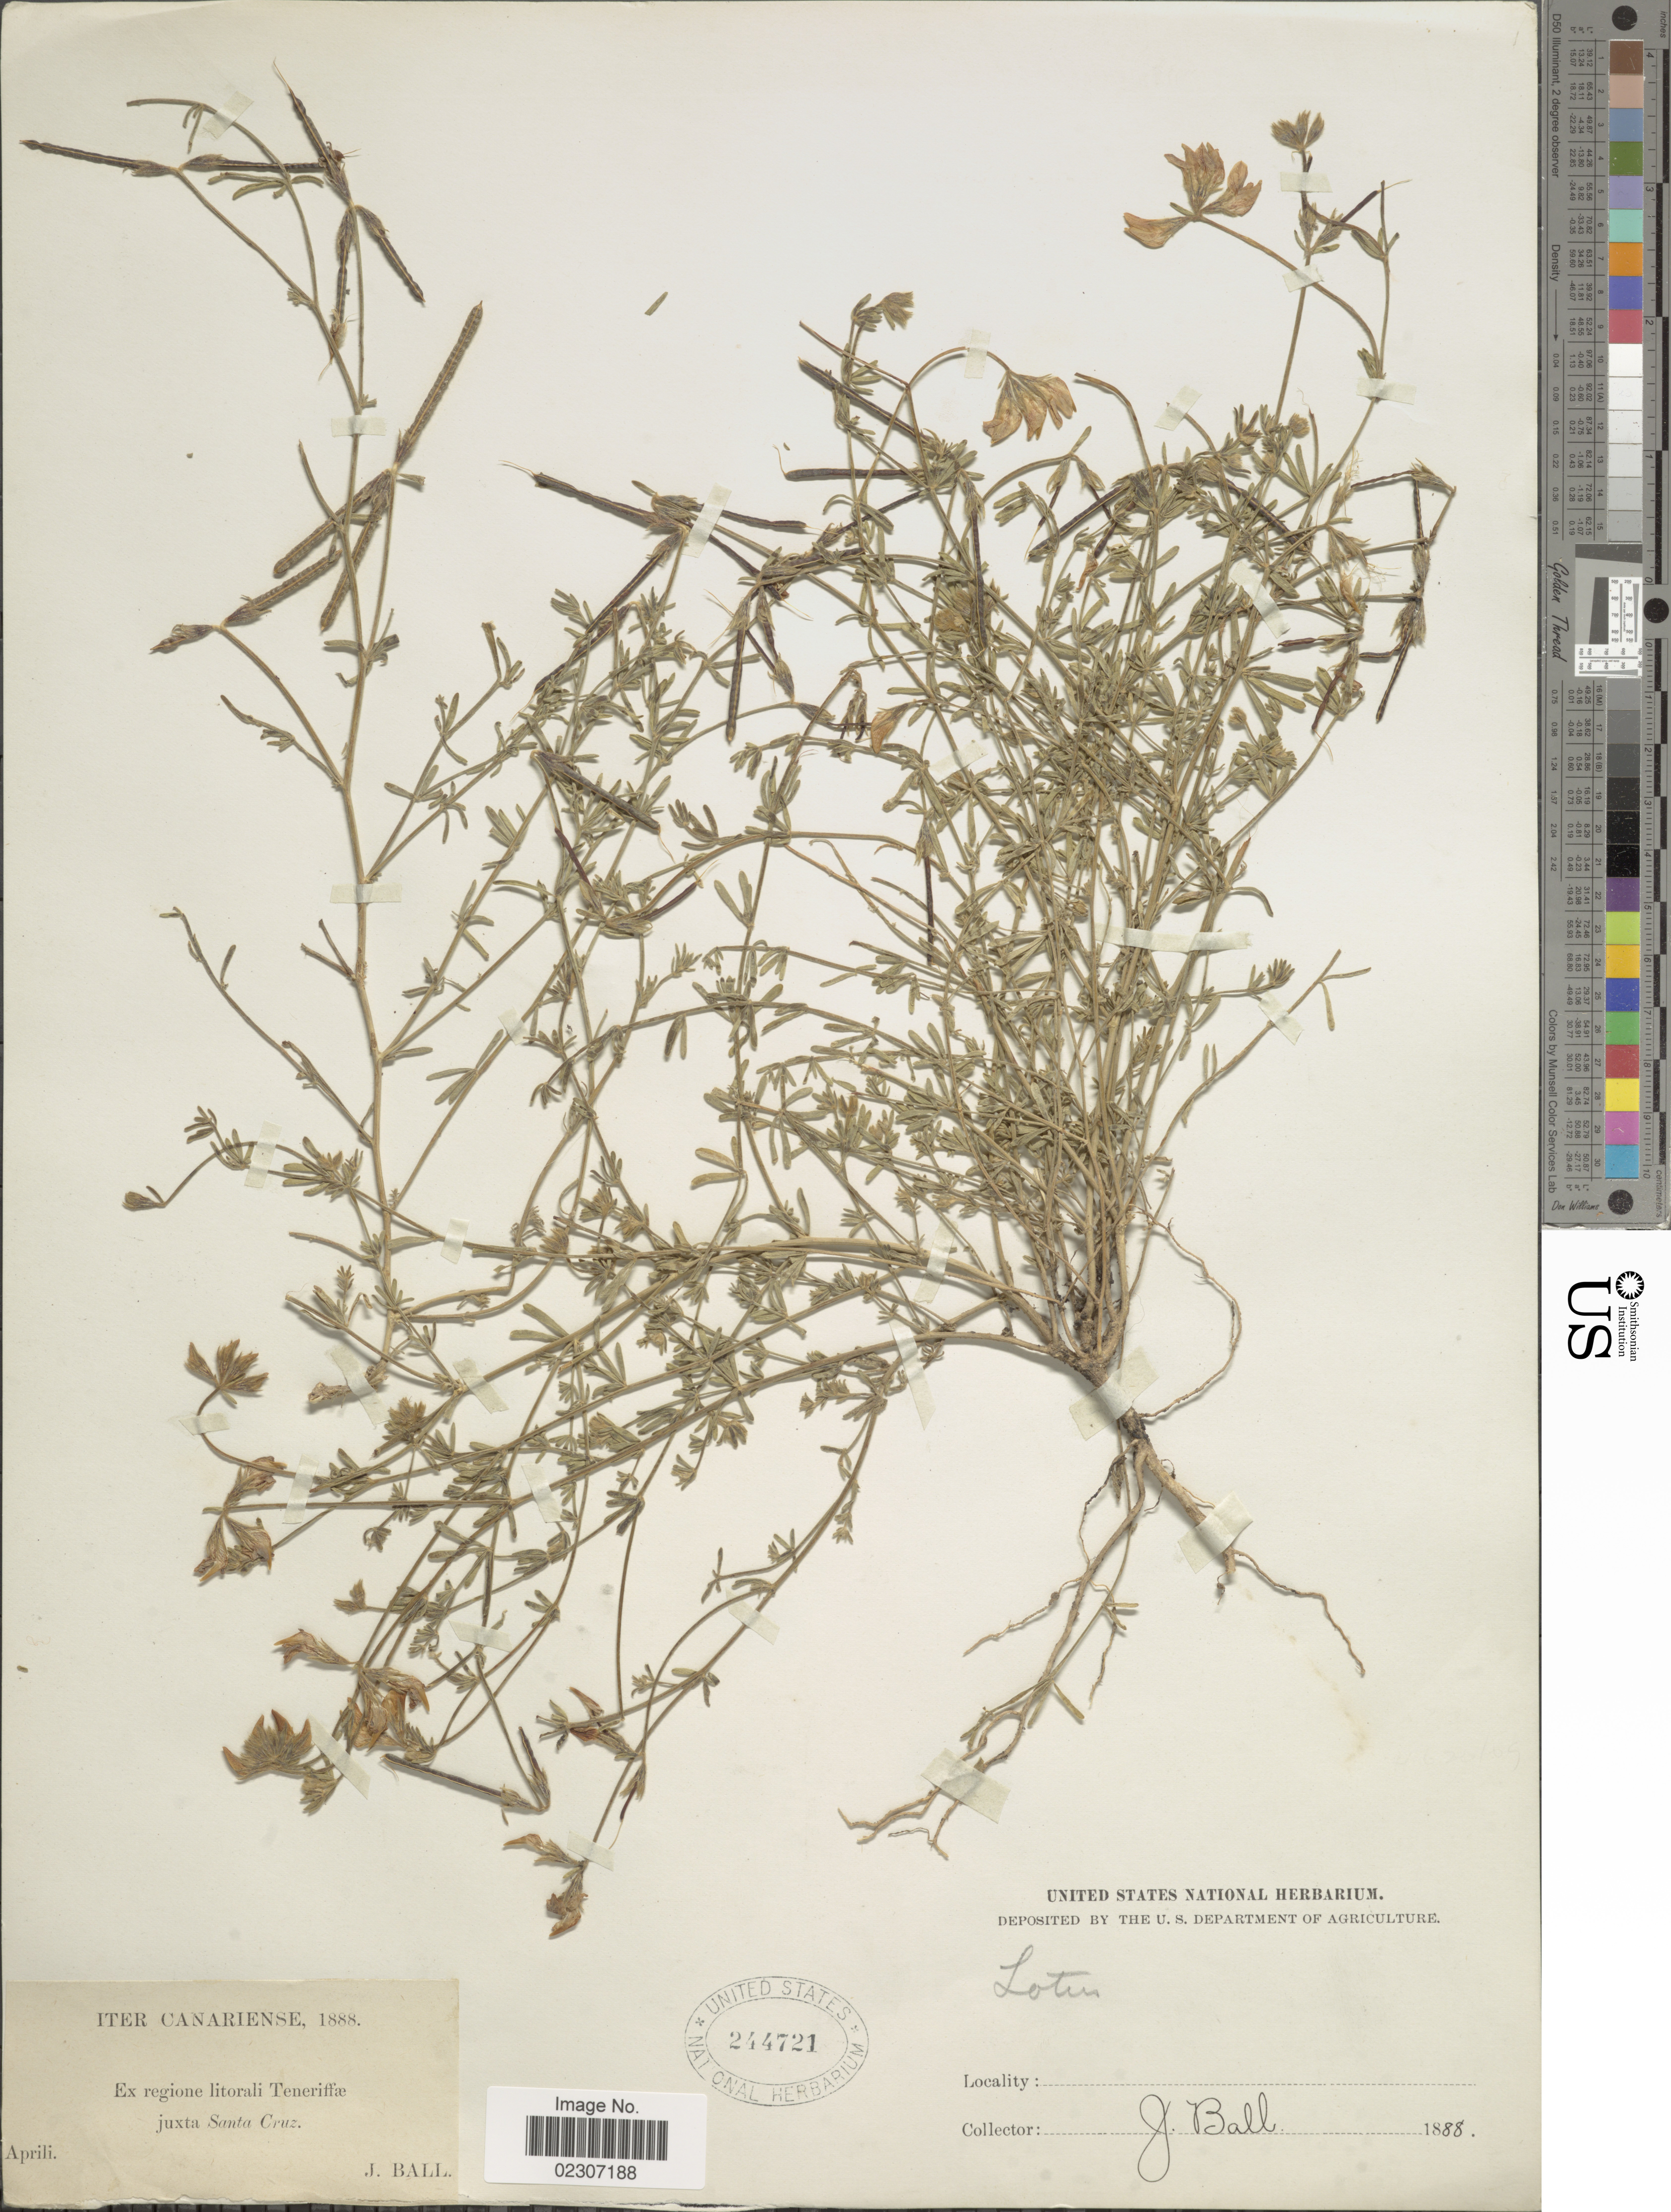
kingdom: Plantae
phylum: Tracheophyta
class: Magnoliopsida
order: Fabales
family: Fabaceae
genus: Lotus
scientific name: Lotus sessilifolius subsp. sessilifolius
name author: DC.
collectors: J. Ball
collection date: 1888-04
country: Spain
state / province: Canarias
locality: Iter Canariense, regione litorali Tenriffae juxta Santa Cruz.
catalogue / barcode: US 244721